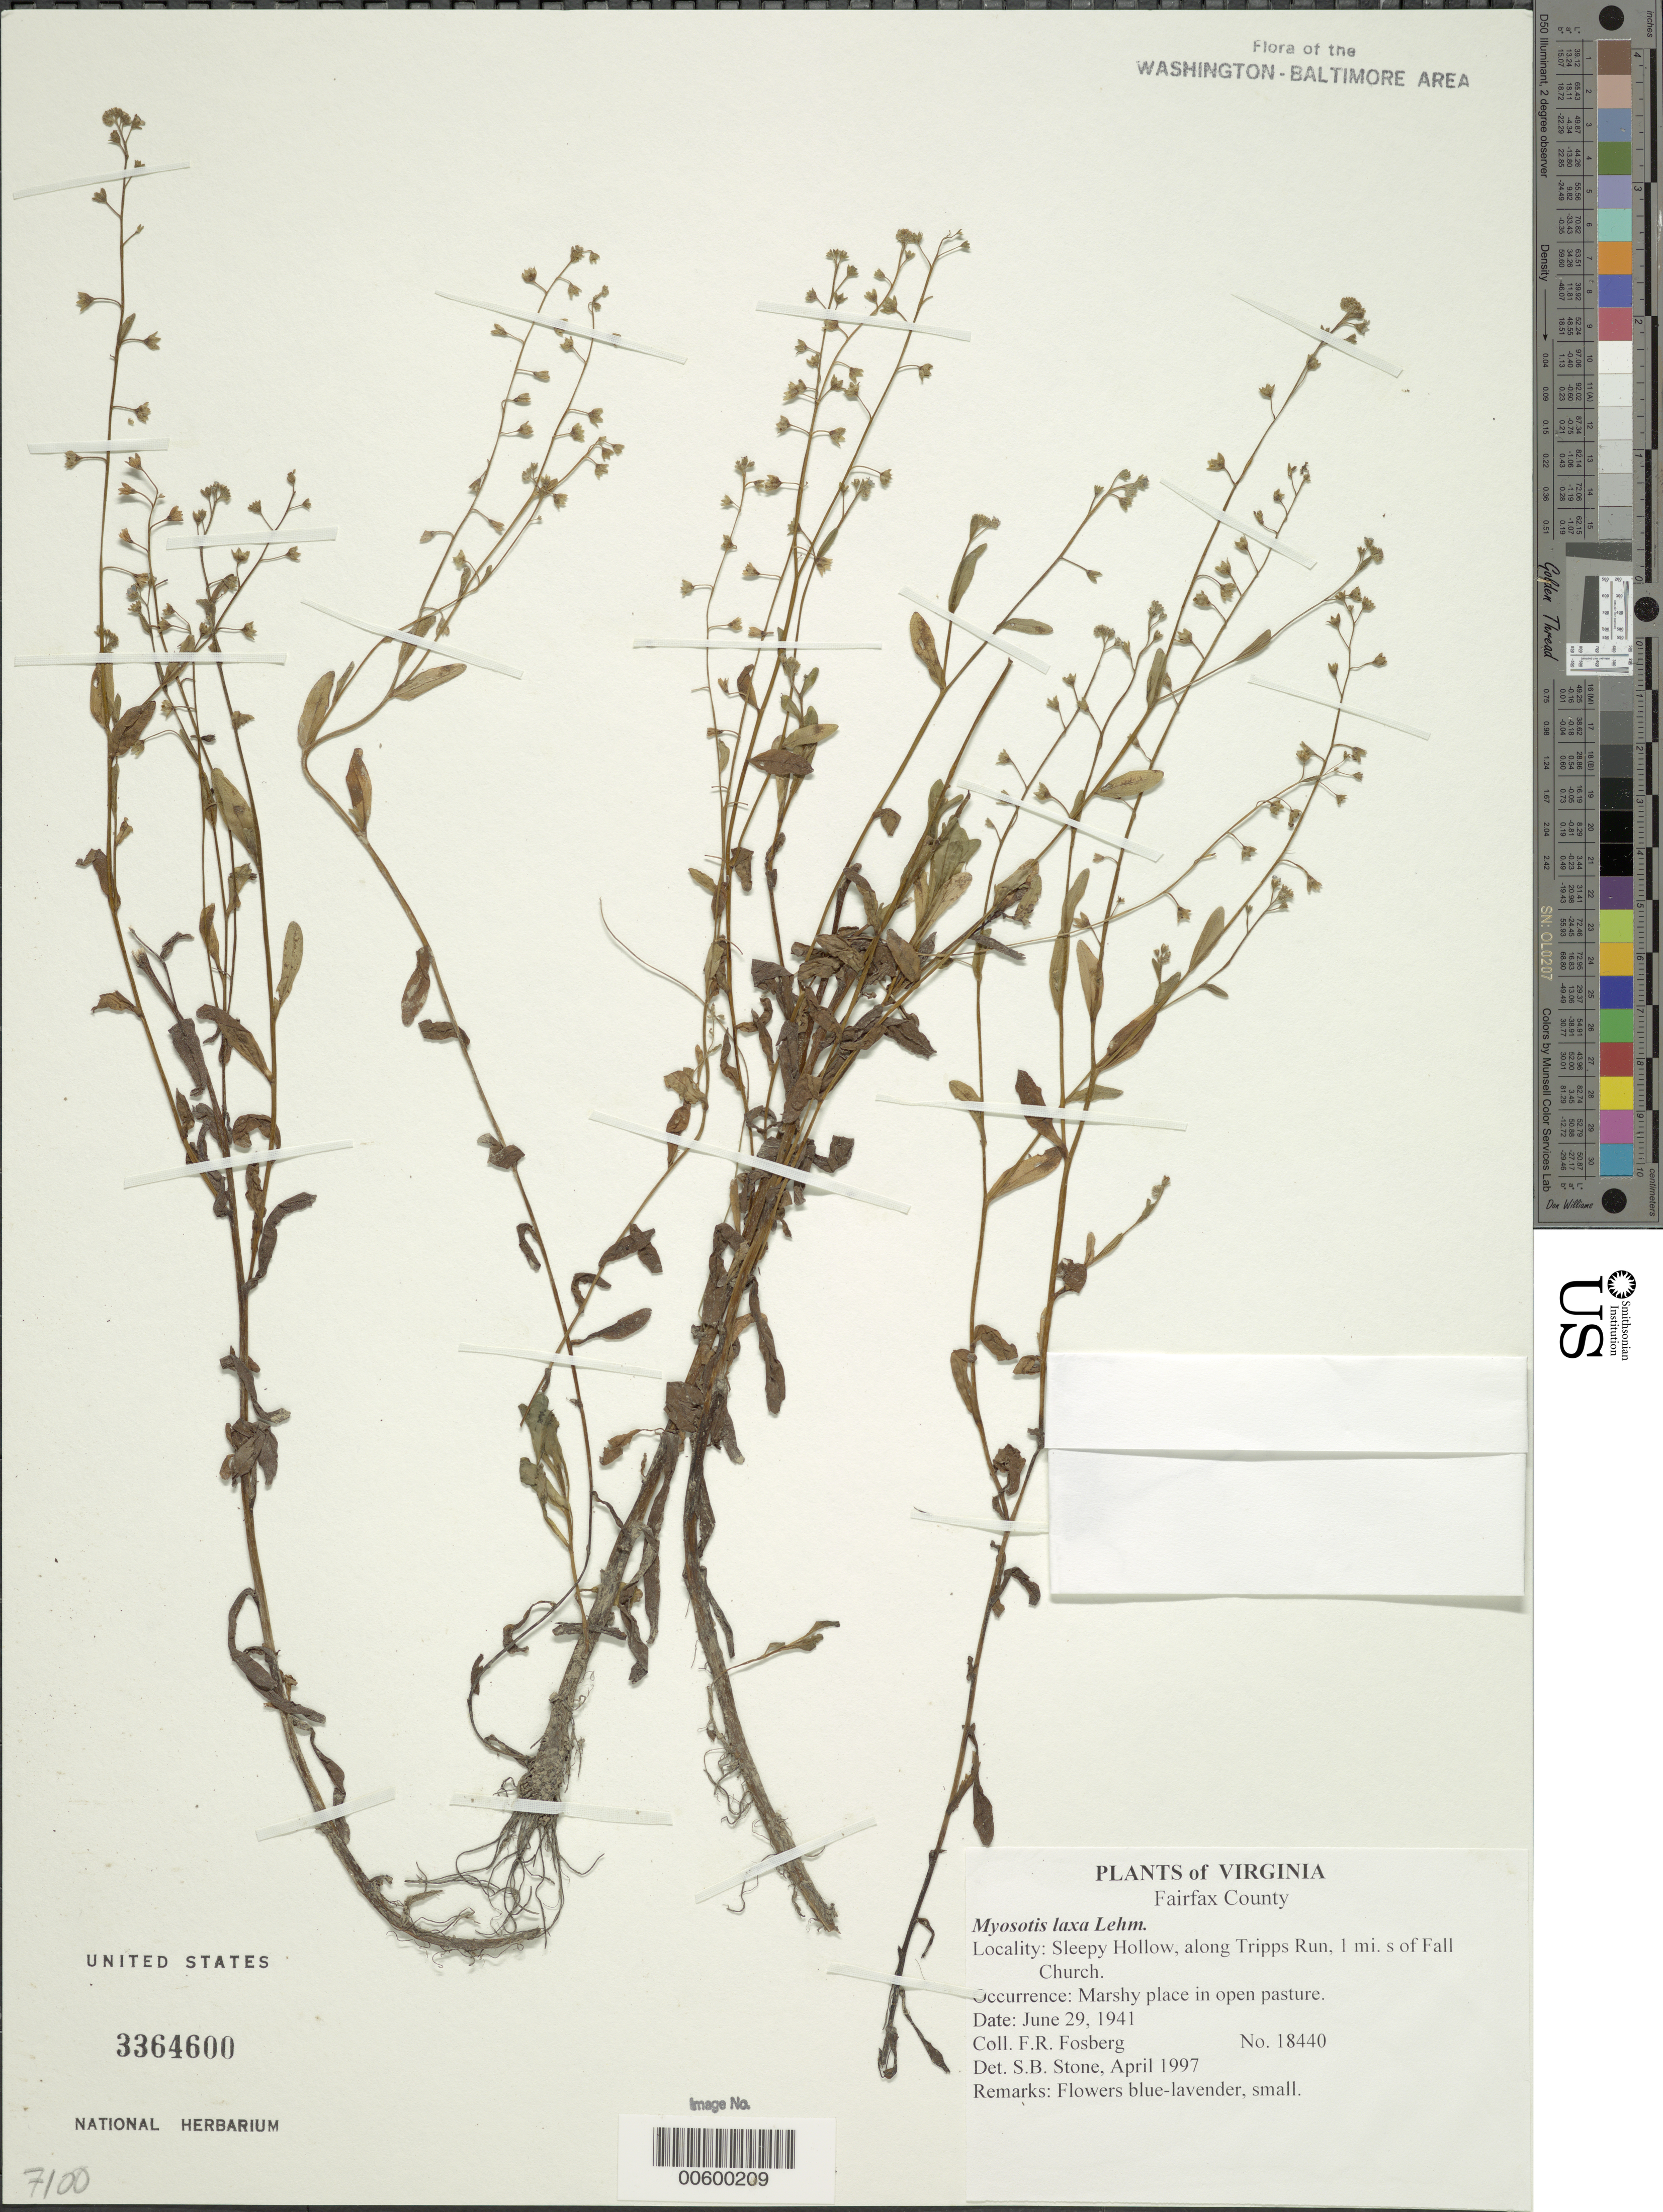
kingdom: Plantae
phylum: Tracheophyta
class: Magnoliopsida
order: Boraginales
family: Boraginaceae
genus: Myosotis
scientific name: Myosotis laxa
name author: F. Lehm.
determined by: Stone, S. B.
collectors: F. R. Fosberg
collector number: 18440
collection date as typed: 29 Jun 1941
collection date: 1941-06-29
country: United States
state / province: Virginia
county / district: Fairfax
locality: Sleepy Hollow, along Tripps Run, 1 mi. S of Fall Church.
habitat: Marshy place in open pasture.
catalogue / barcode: US 3364600